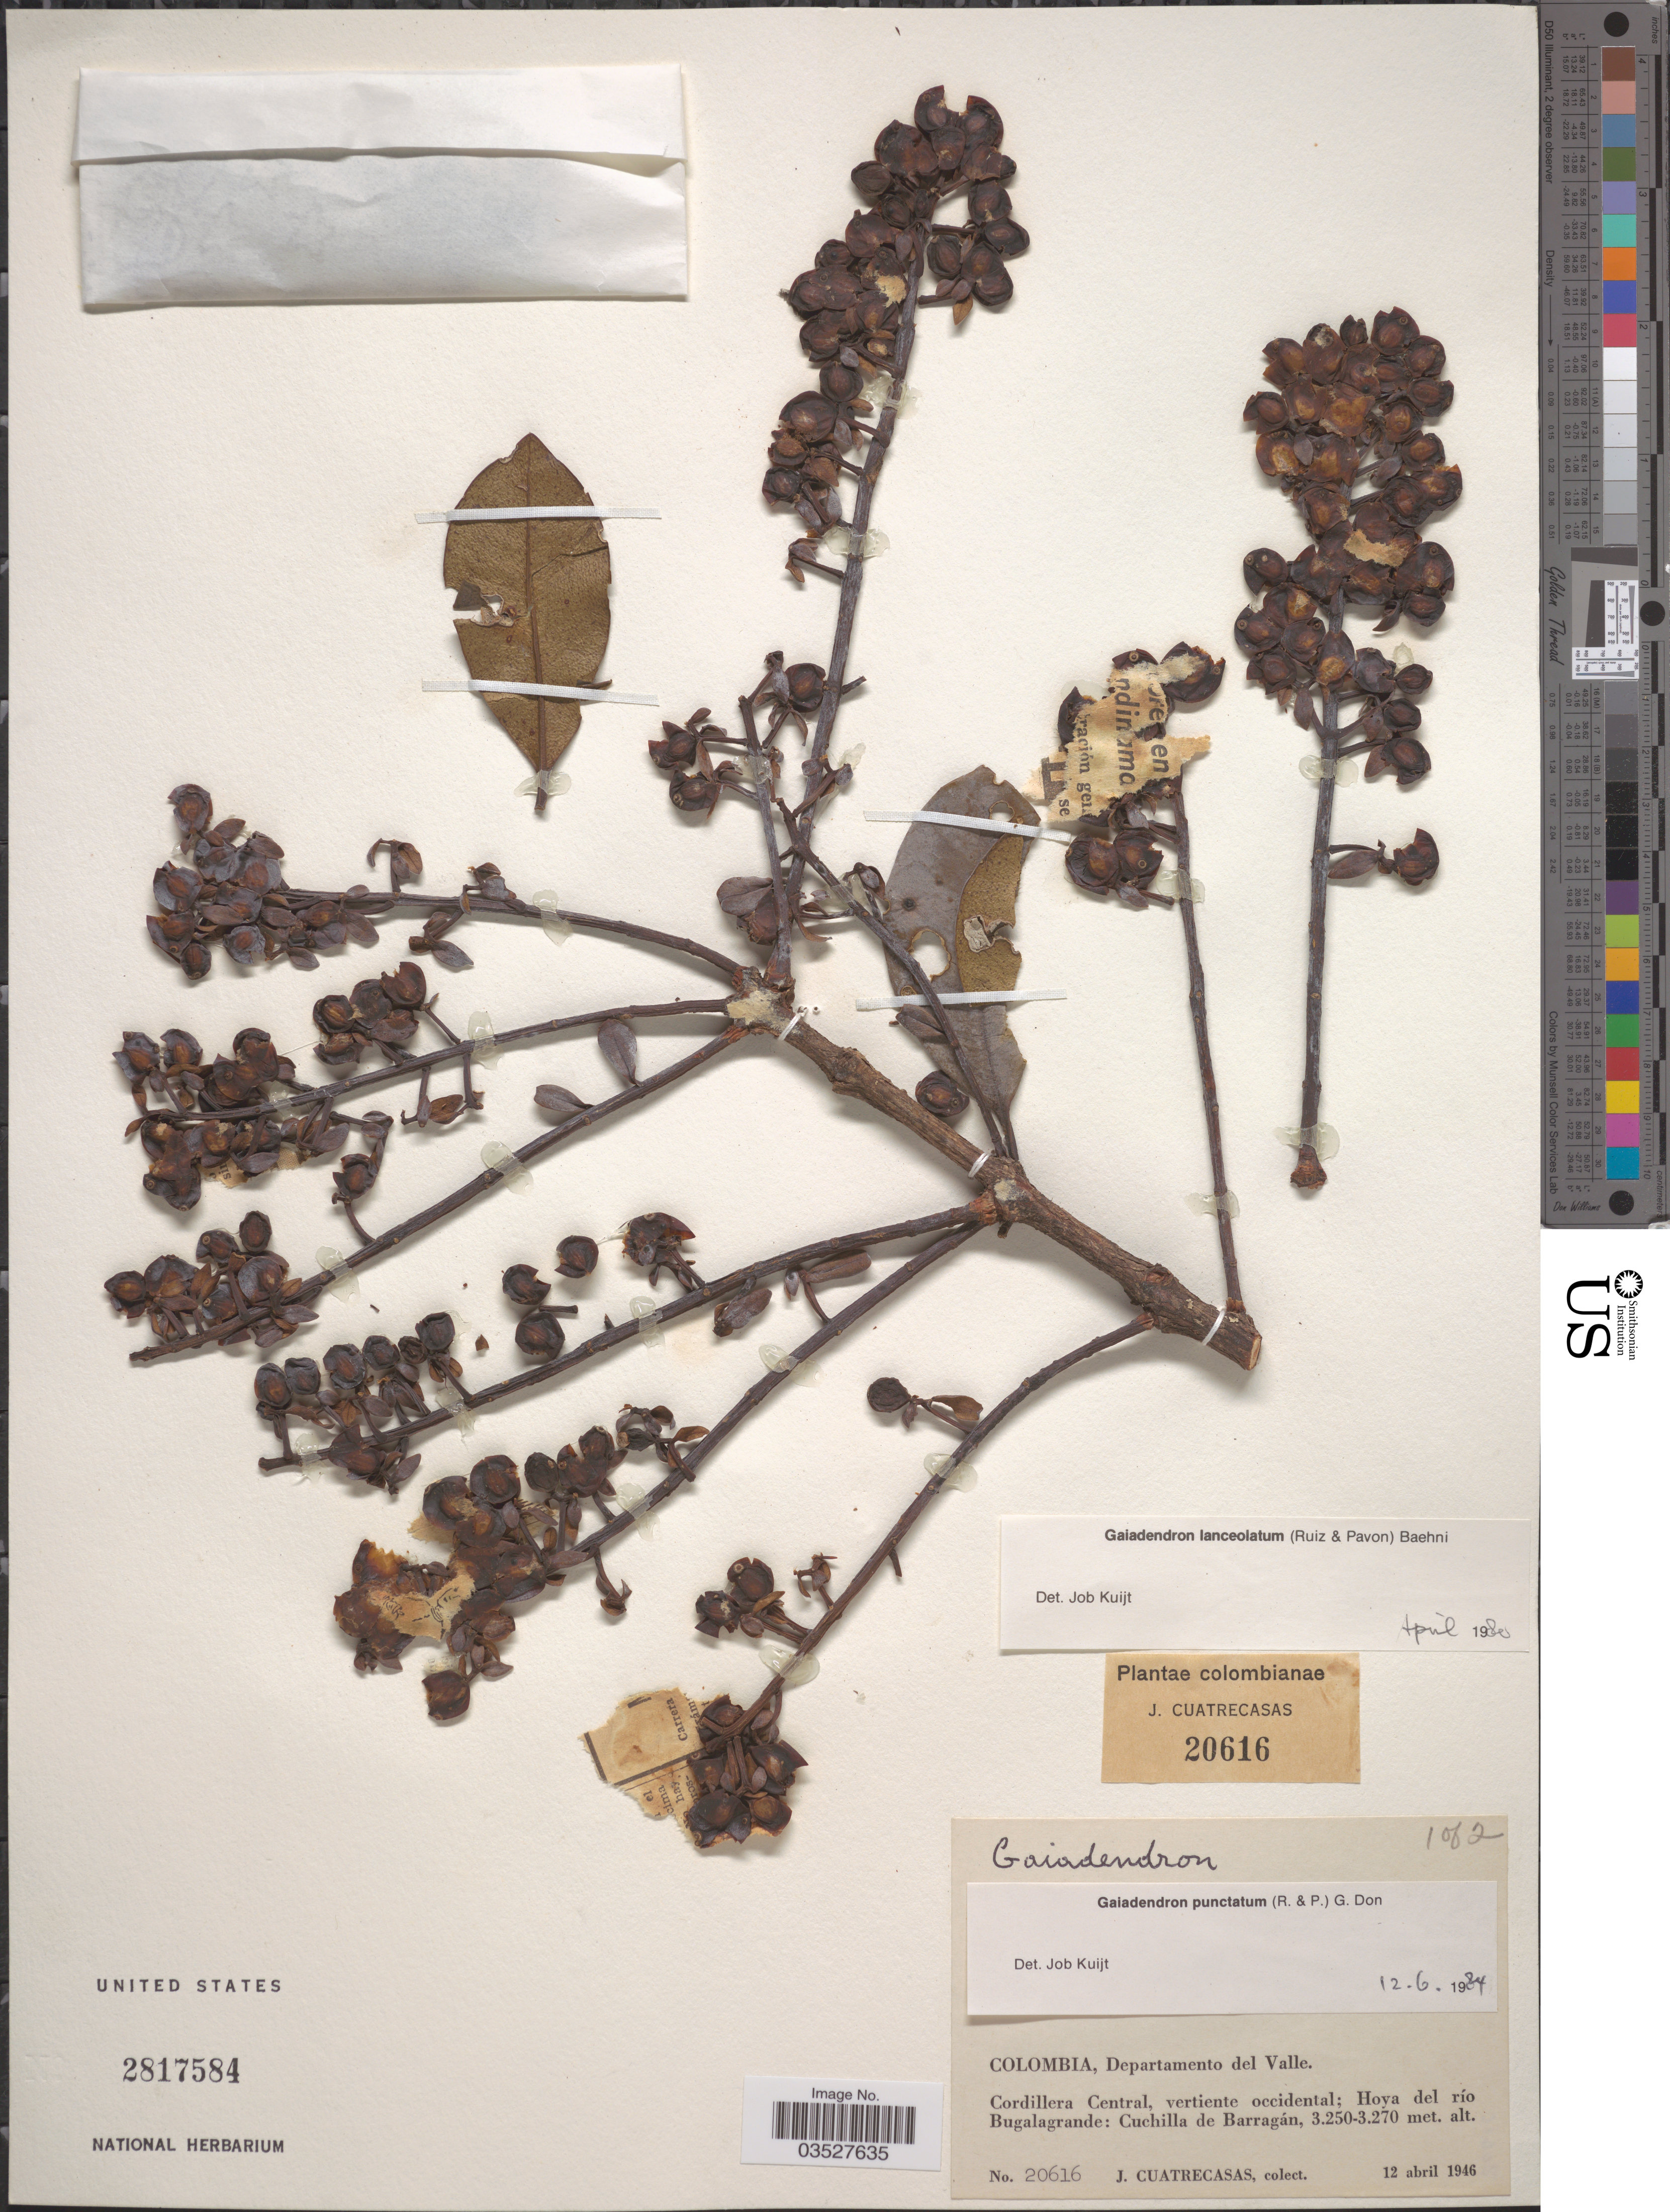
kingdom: Plantae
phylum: Tracheophyta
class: Magnoliopsida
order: Santalales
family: Loranthaceae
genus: Gaiadendron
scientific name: Gaiadendron punctatum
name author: (Ruiz & Pav.) G. Don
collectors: J. Cuatrecasas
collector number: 20616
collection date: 1946-04-12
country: Colombia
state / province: Valle del Cauca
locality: Departamento del Valle. Cordillera Central, vertiente occidental; Hoya del río Bugalagrande: Cuchilla de Barragán.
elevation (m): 3250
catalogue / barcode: US 2817584